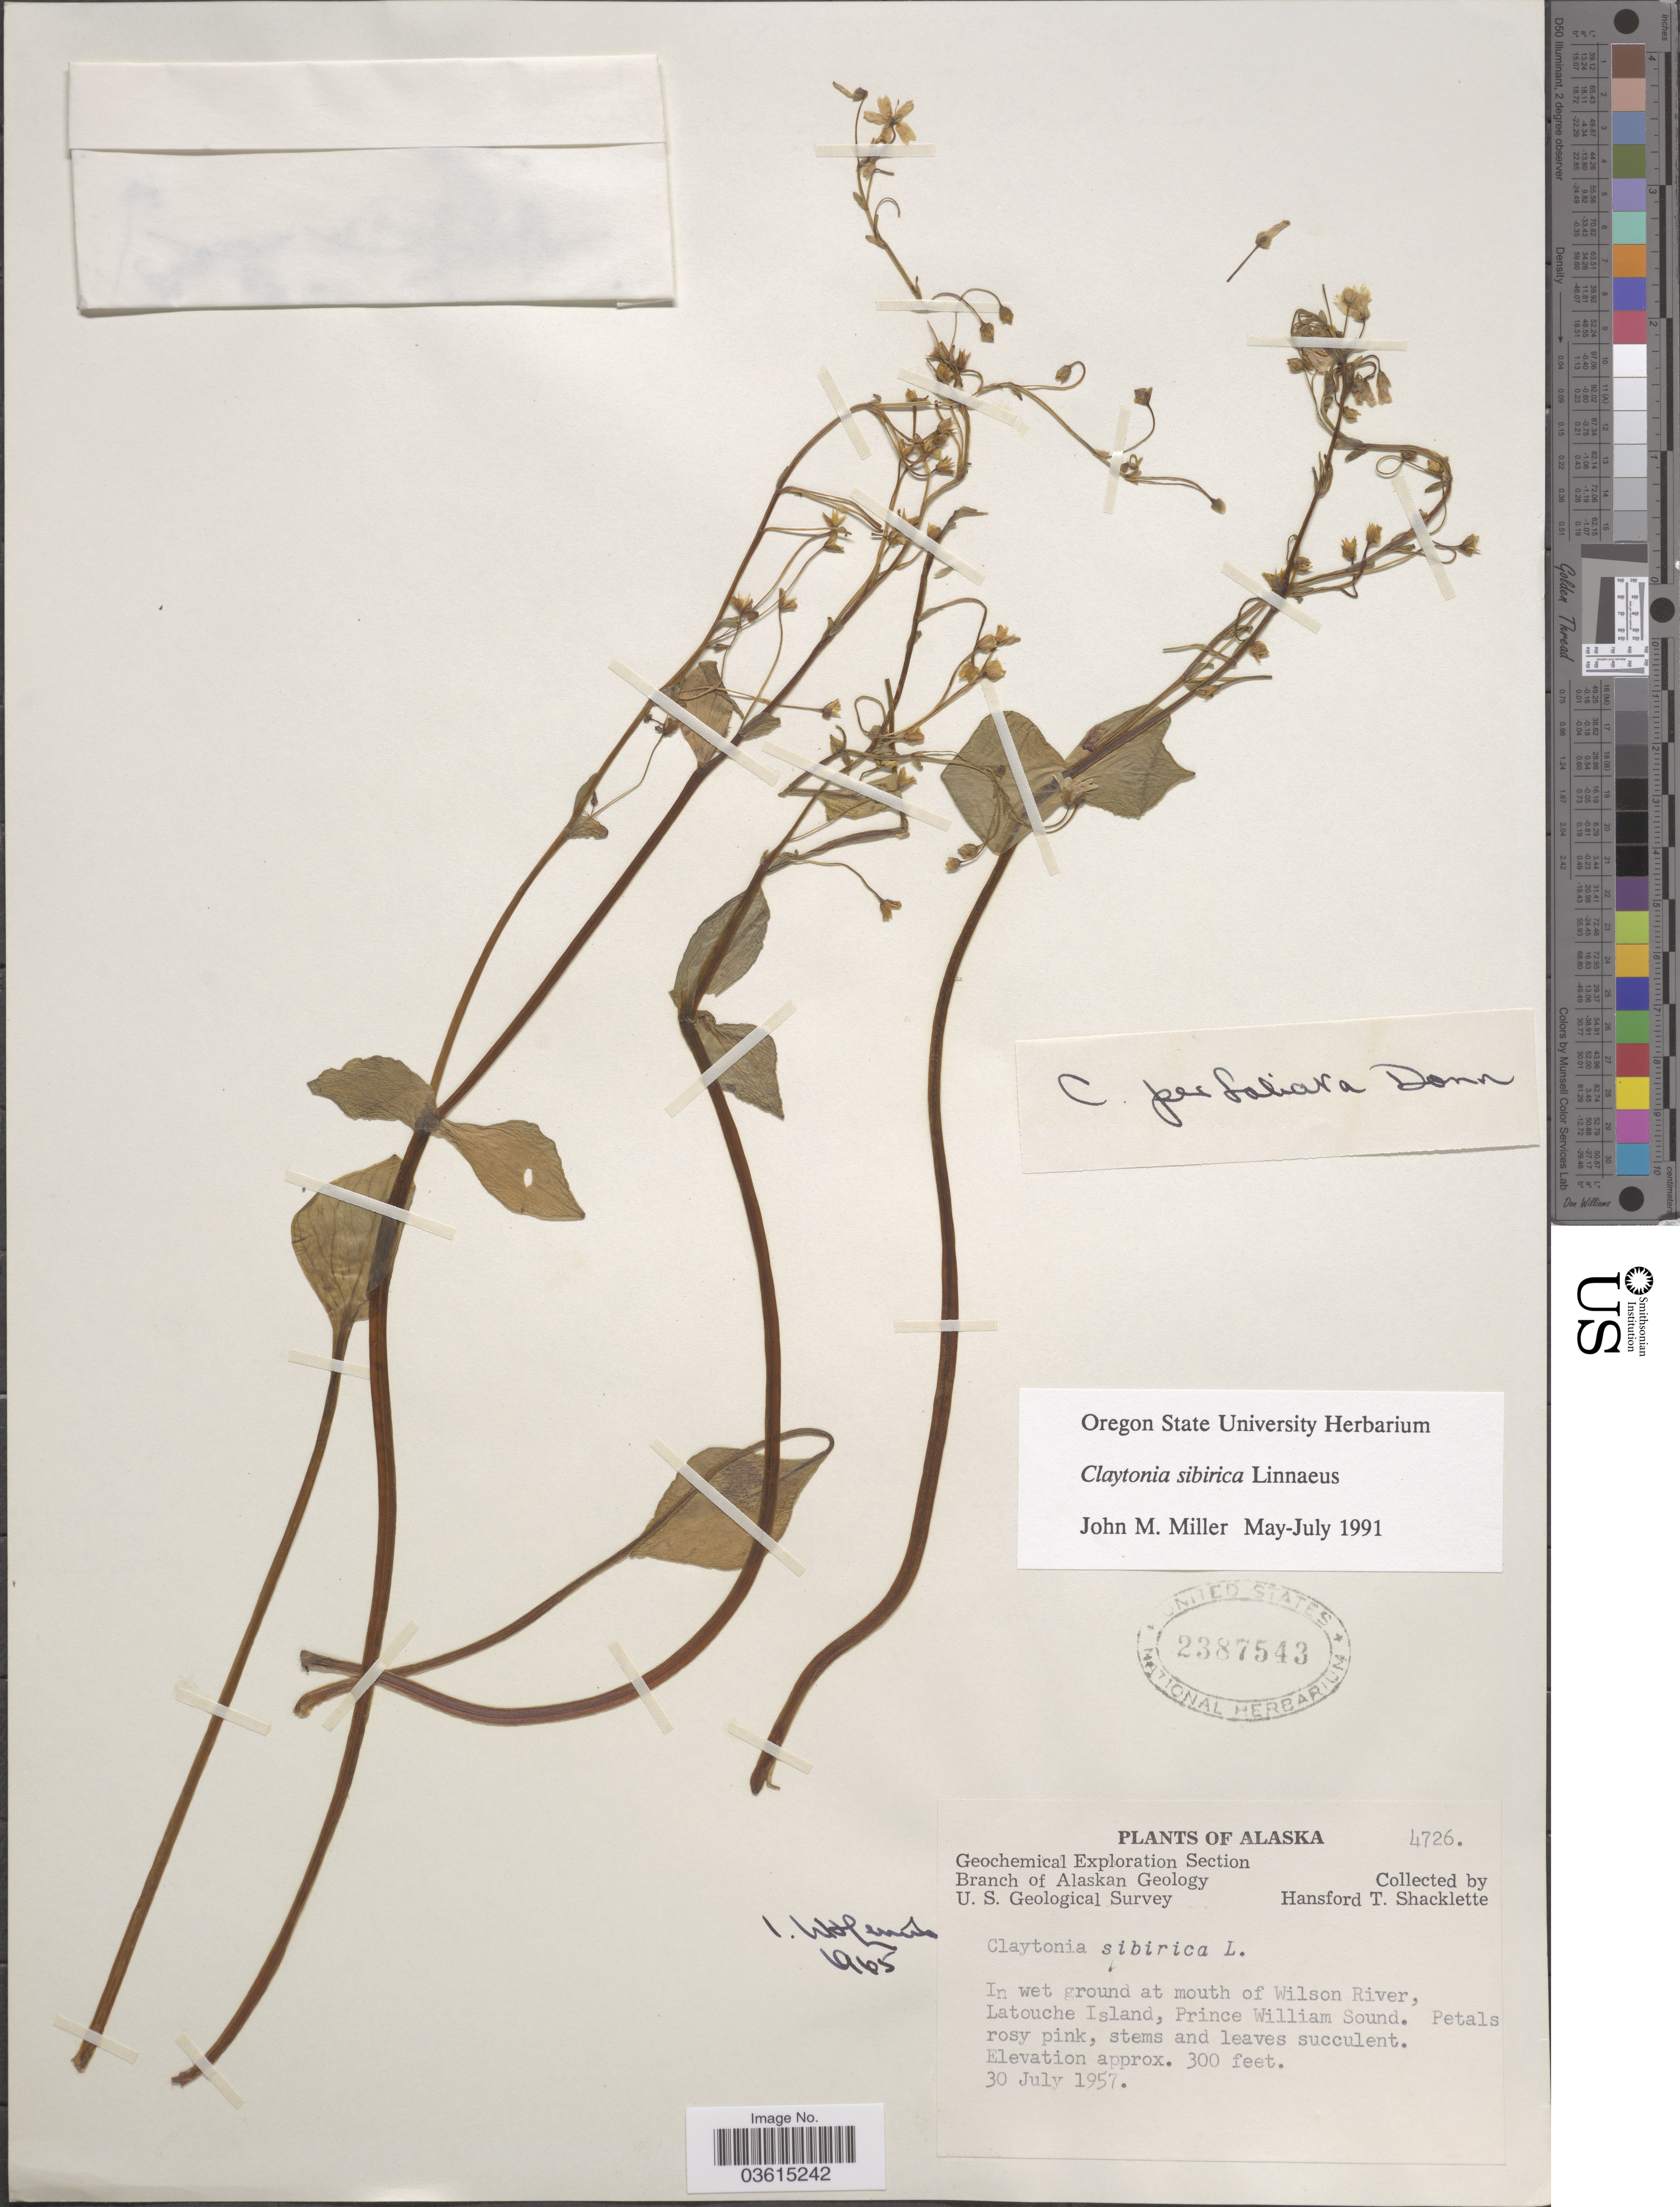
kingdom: Plantae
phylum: Tracheophyta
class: Magnoliopsida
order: Caryophyllales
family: Montiaceae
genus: Claytonia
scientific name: Claytonia sibirica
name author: L.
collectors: H. Shacklette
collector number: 4726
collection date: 1957-07-30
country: United States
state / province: Alaska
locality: In wet ground at mouth of Wilson River, Latouche Island, Prince William Sound.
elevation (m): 91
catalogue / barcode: US 2387543